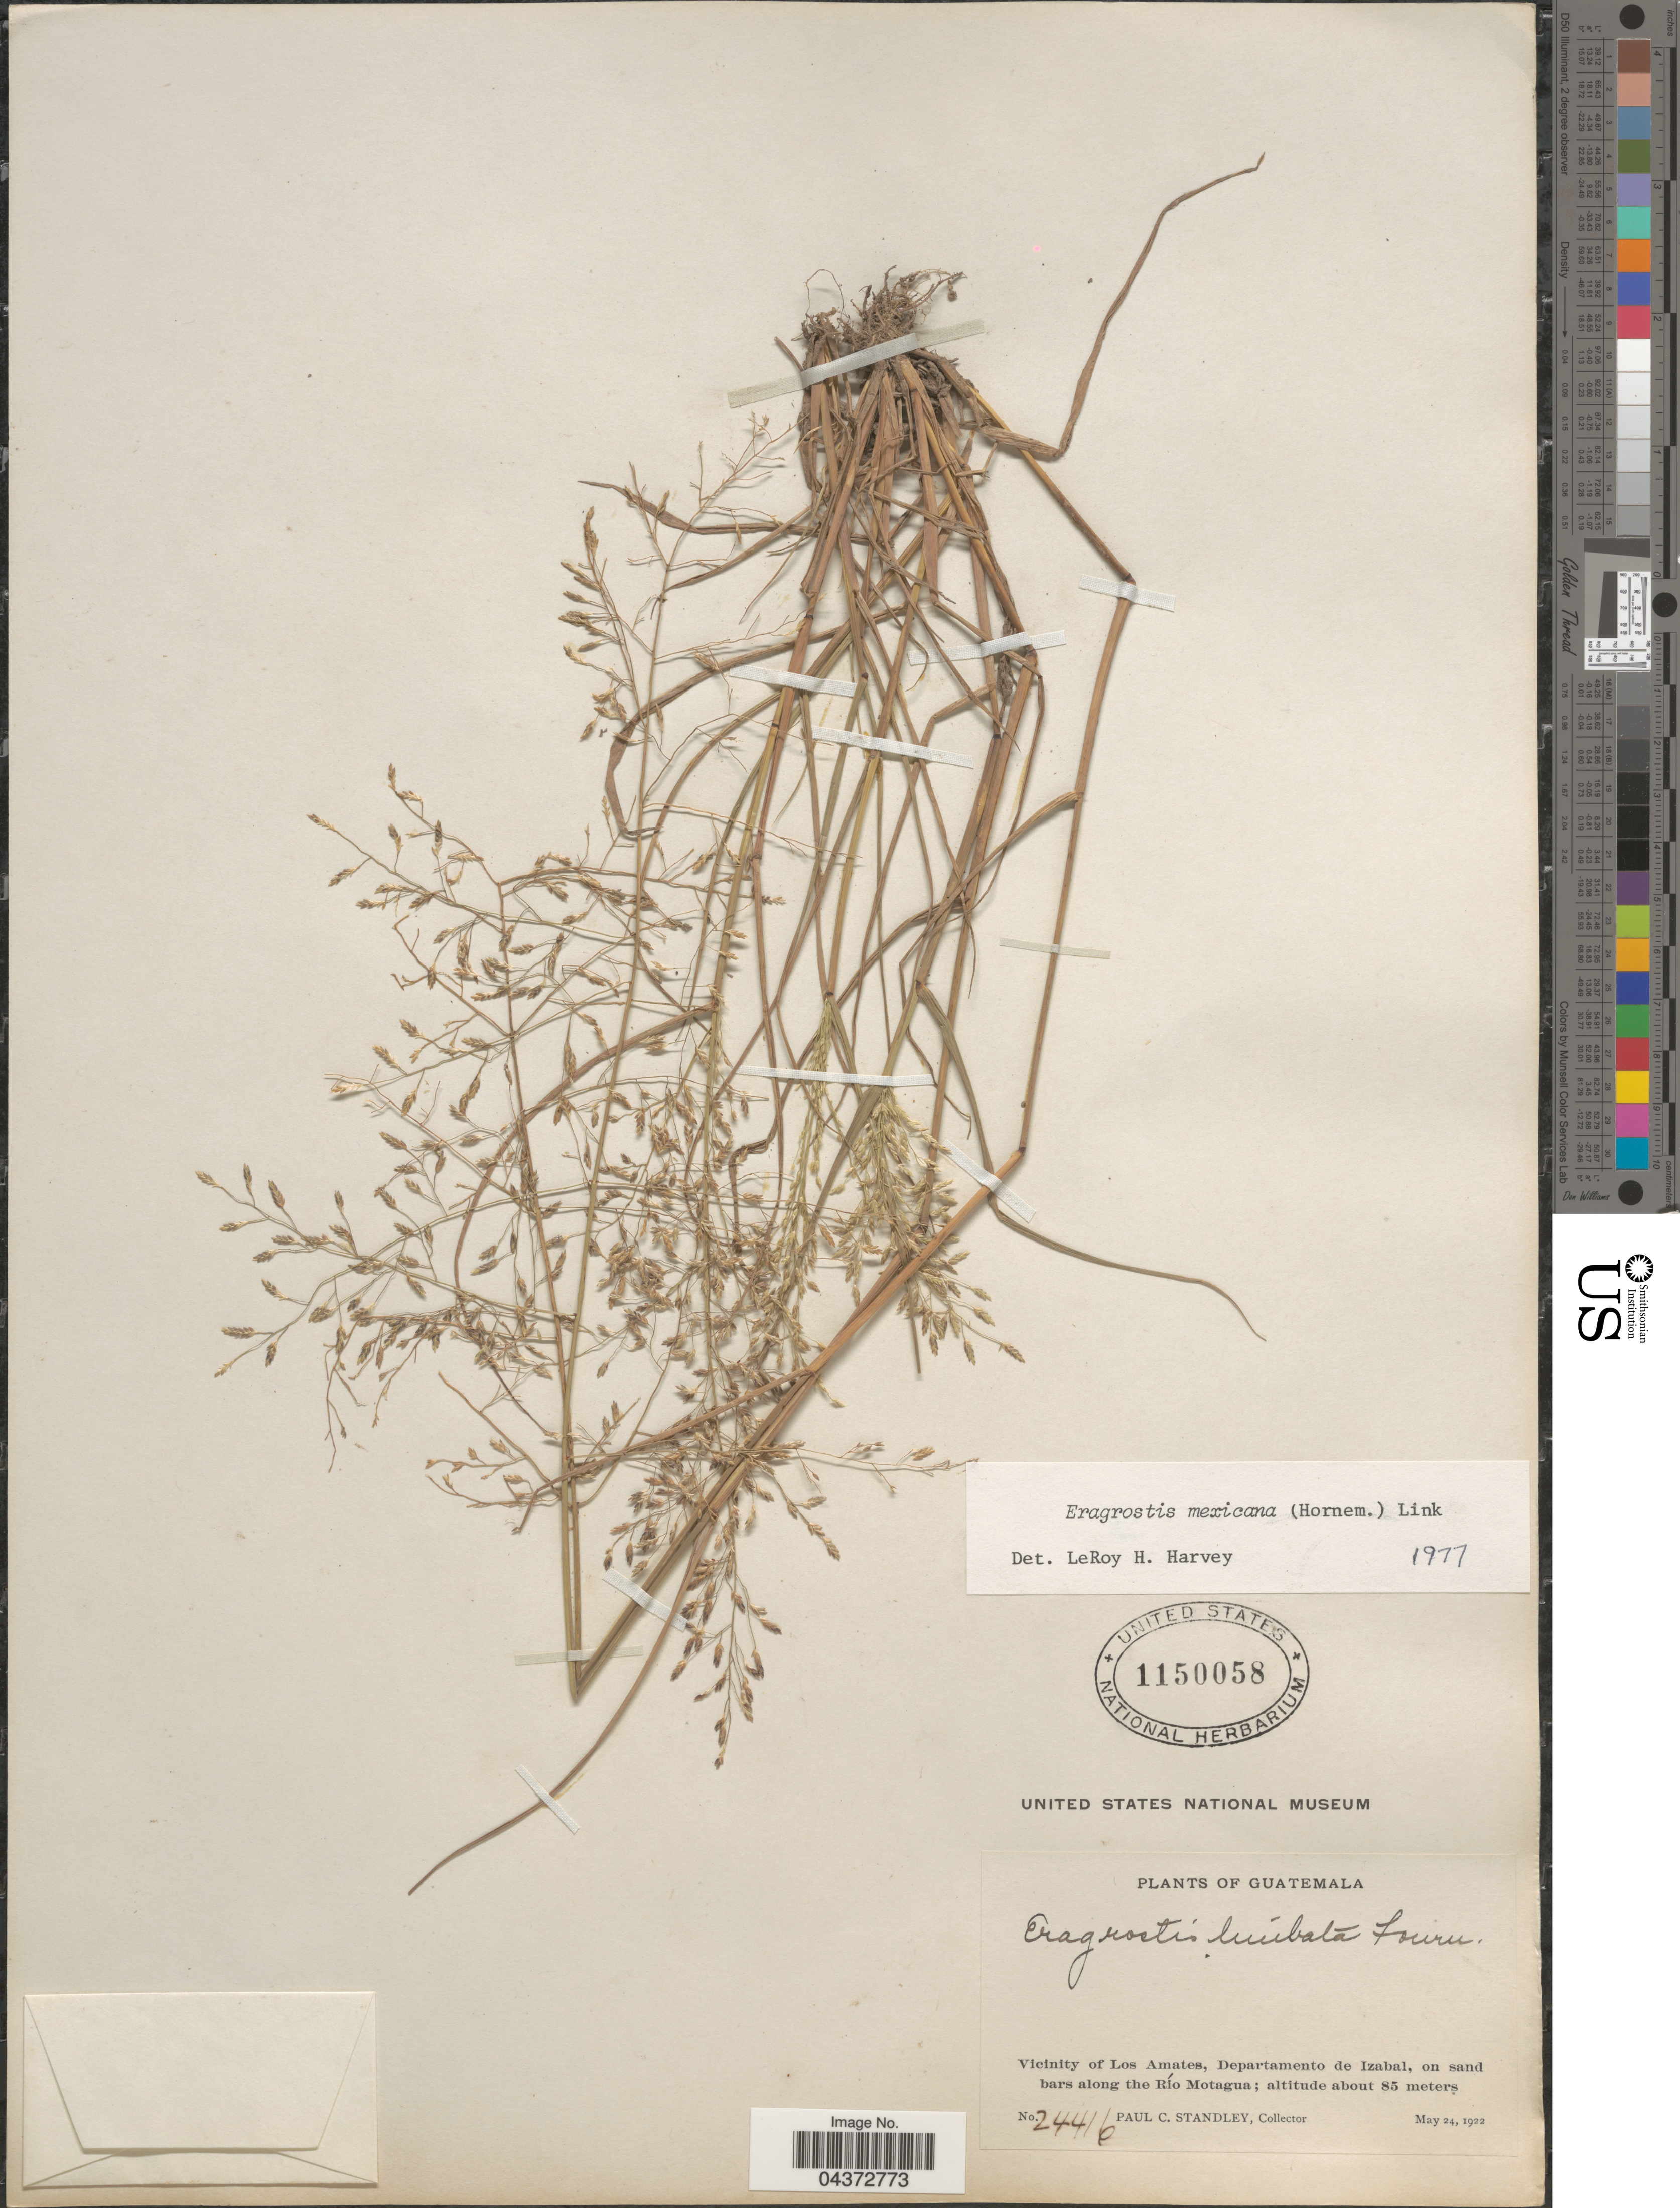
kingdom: Plantae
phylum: Tracheophyta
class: Liliopsida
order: Poales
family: Poaceae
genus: Eragrostis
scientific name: Eragrostis mexicana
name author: (Hornem.) Link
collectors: P. C. Standley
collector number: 24416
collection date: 1922-05-24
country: Guatemala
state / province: Izabal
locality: Vicinity of Los Amates, Departamento de Izabal, on sand bars along the Río Motagua.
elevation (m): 85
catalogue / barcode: US 1150058